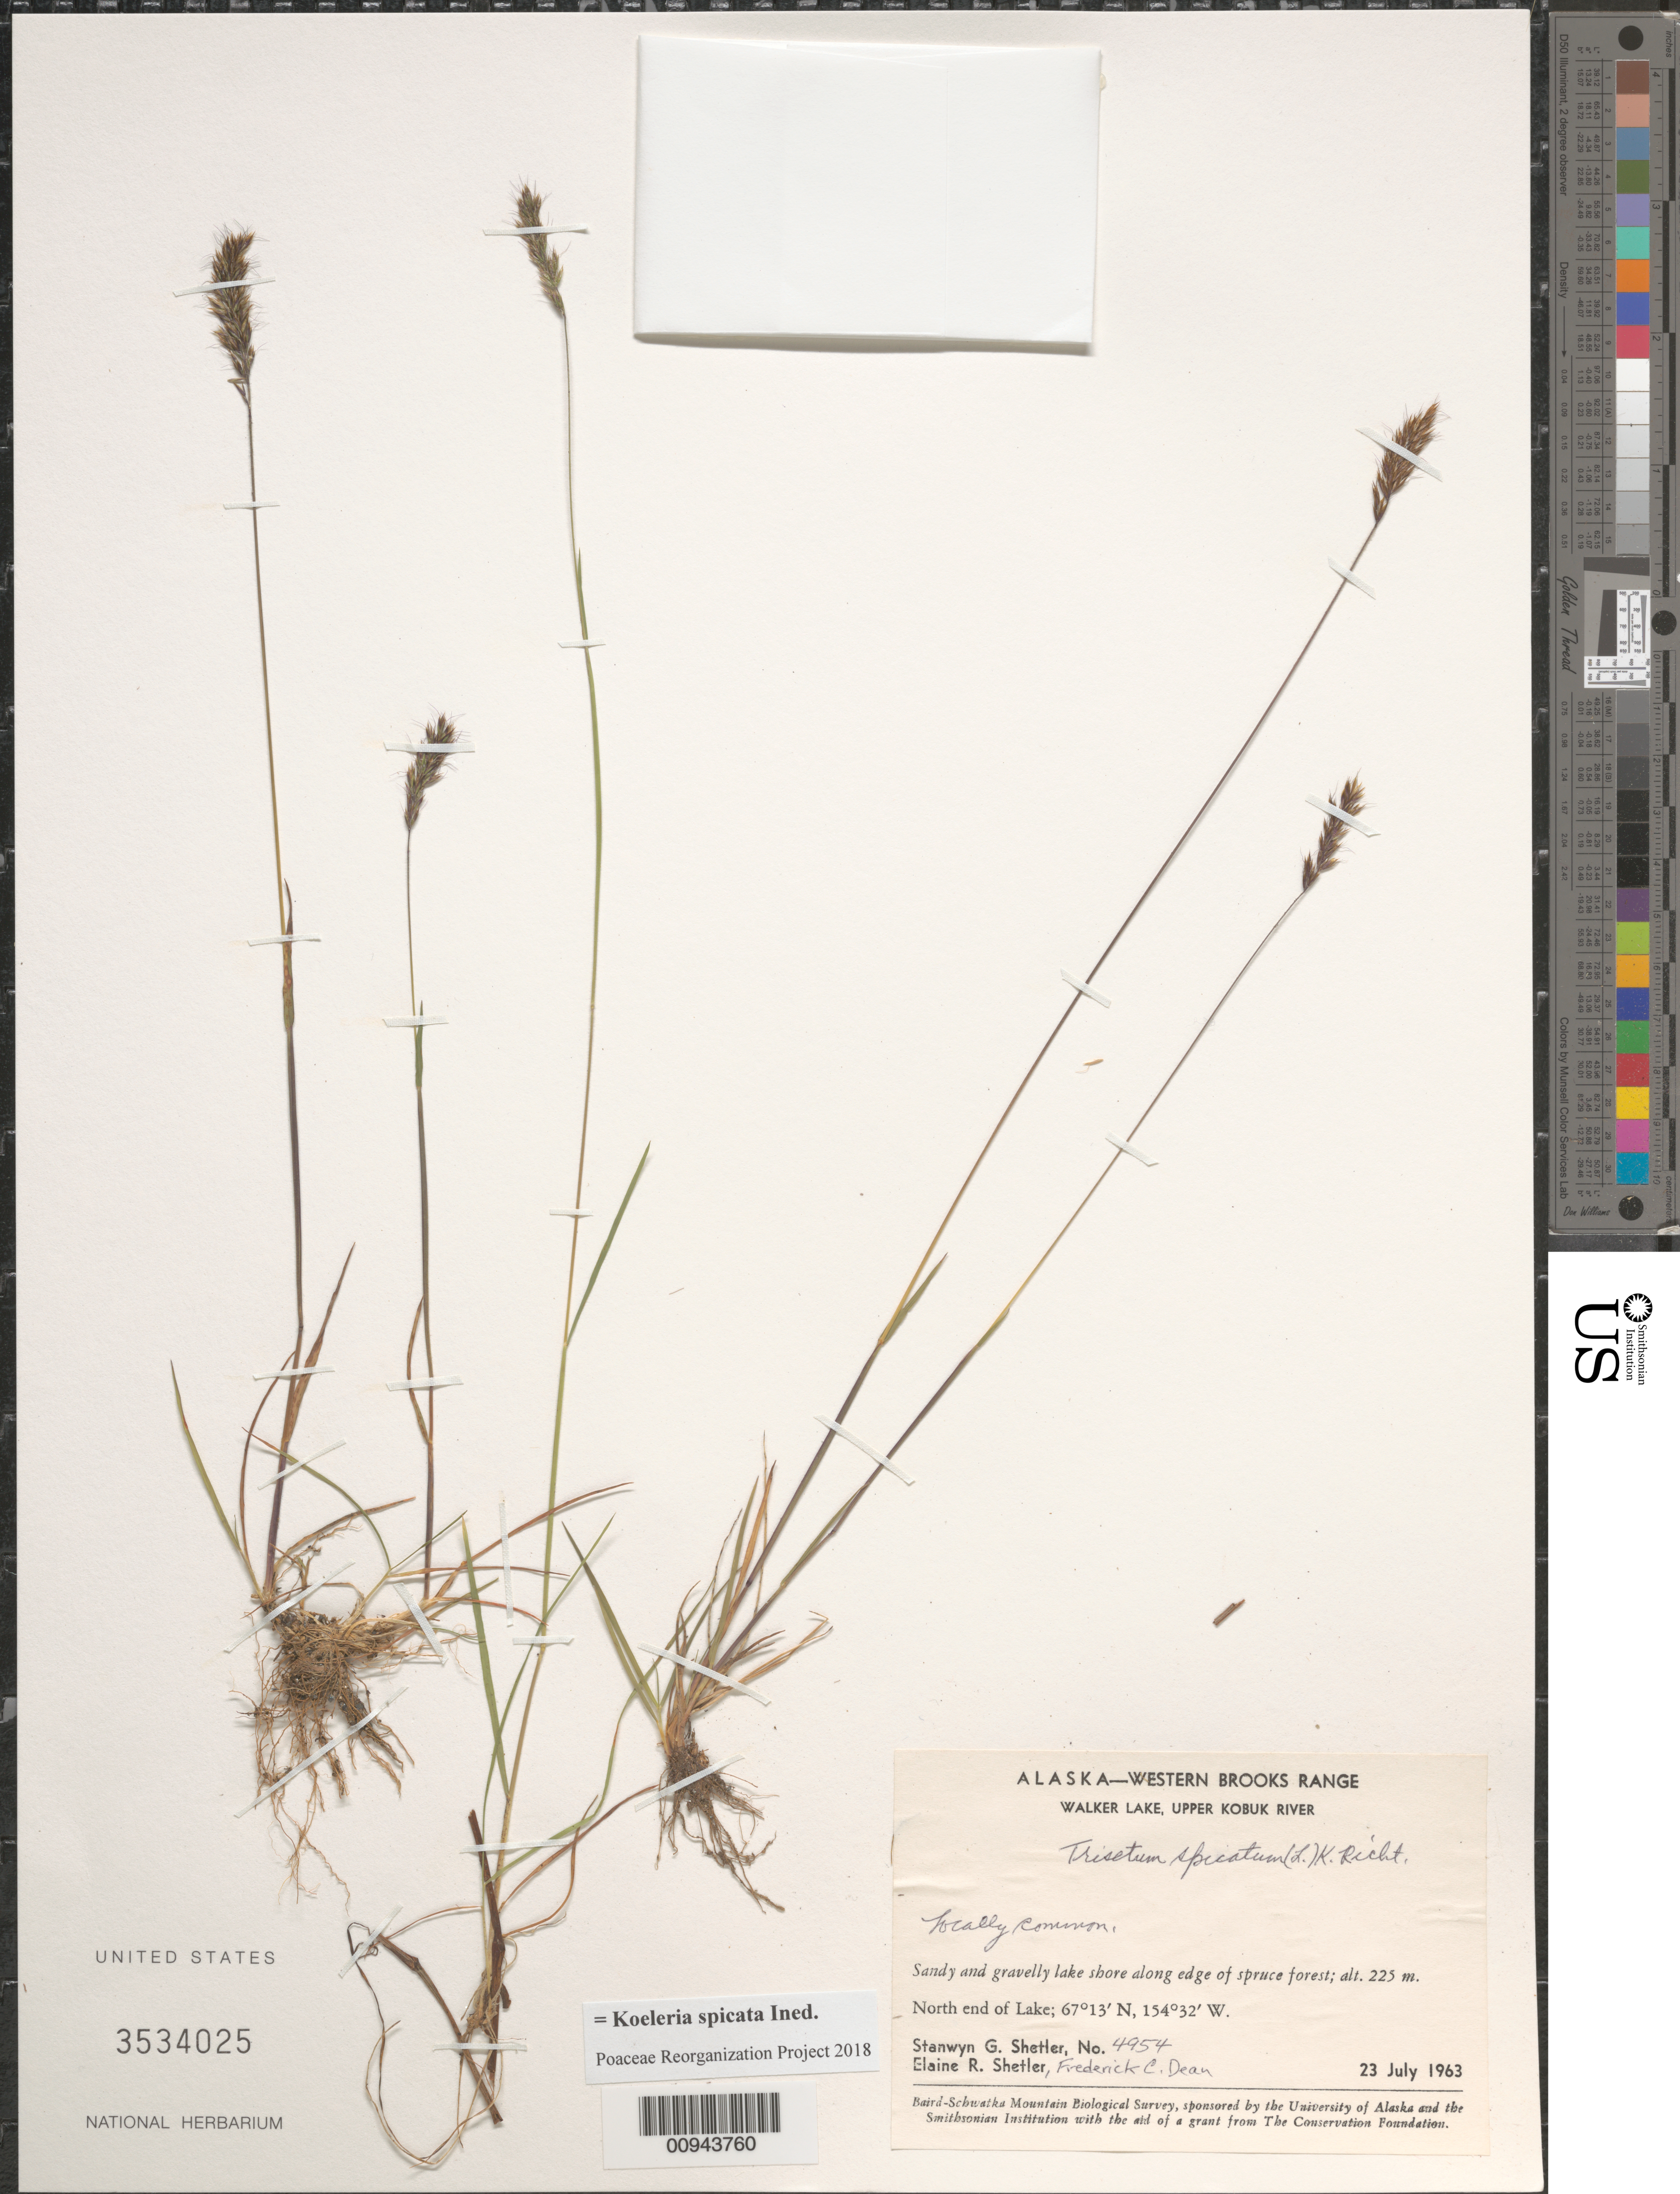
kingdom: Plantae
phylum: Tracheophyta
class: Liliopsida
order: Poales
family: Poaceae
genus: Koeleria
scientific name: Koeleria spicata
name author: (L.) Barberá et al.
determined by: Poaceae Reorganization Project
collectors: S. Shetler, E. R. Shetler & F. C. Dean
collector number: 4954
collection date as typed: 23 Jul 1963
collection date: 1963-07-23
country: United States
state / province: Alaska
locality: North end of Walker Lake. Western Brooks Range, Upper Kobuk River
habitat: Sandy and gravelly lake shore along edge of spruce forest.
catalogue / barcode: US 3534025